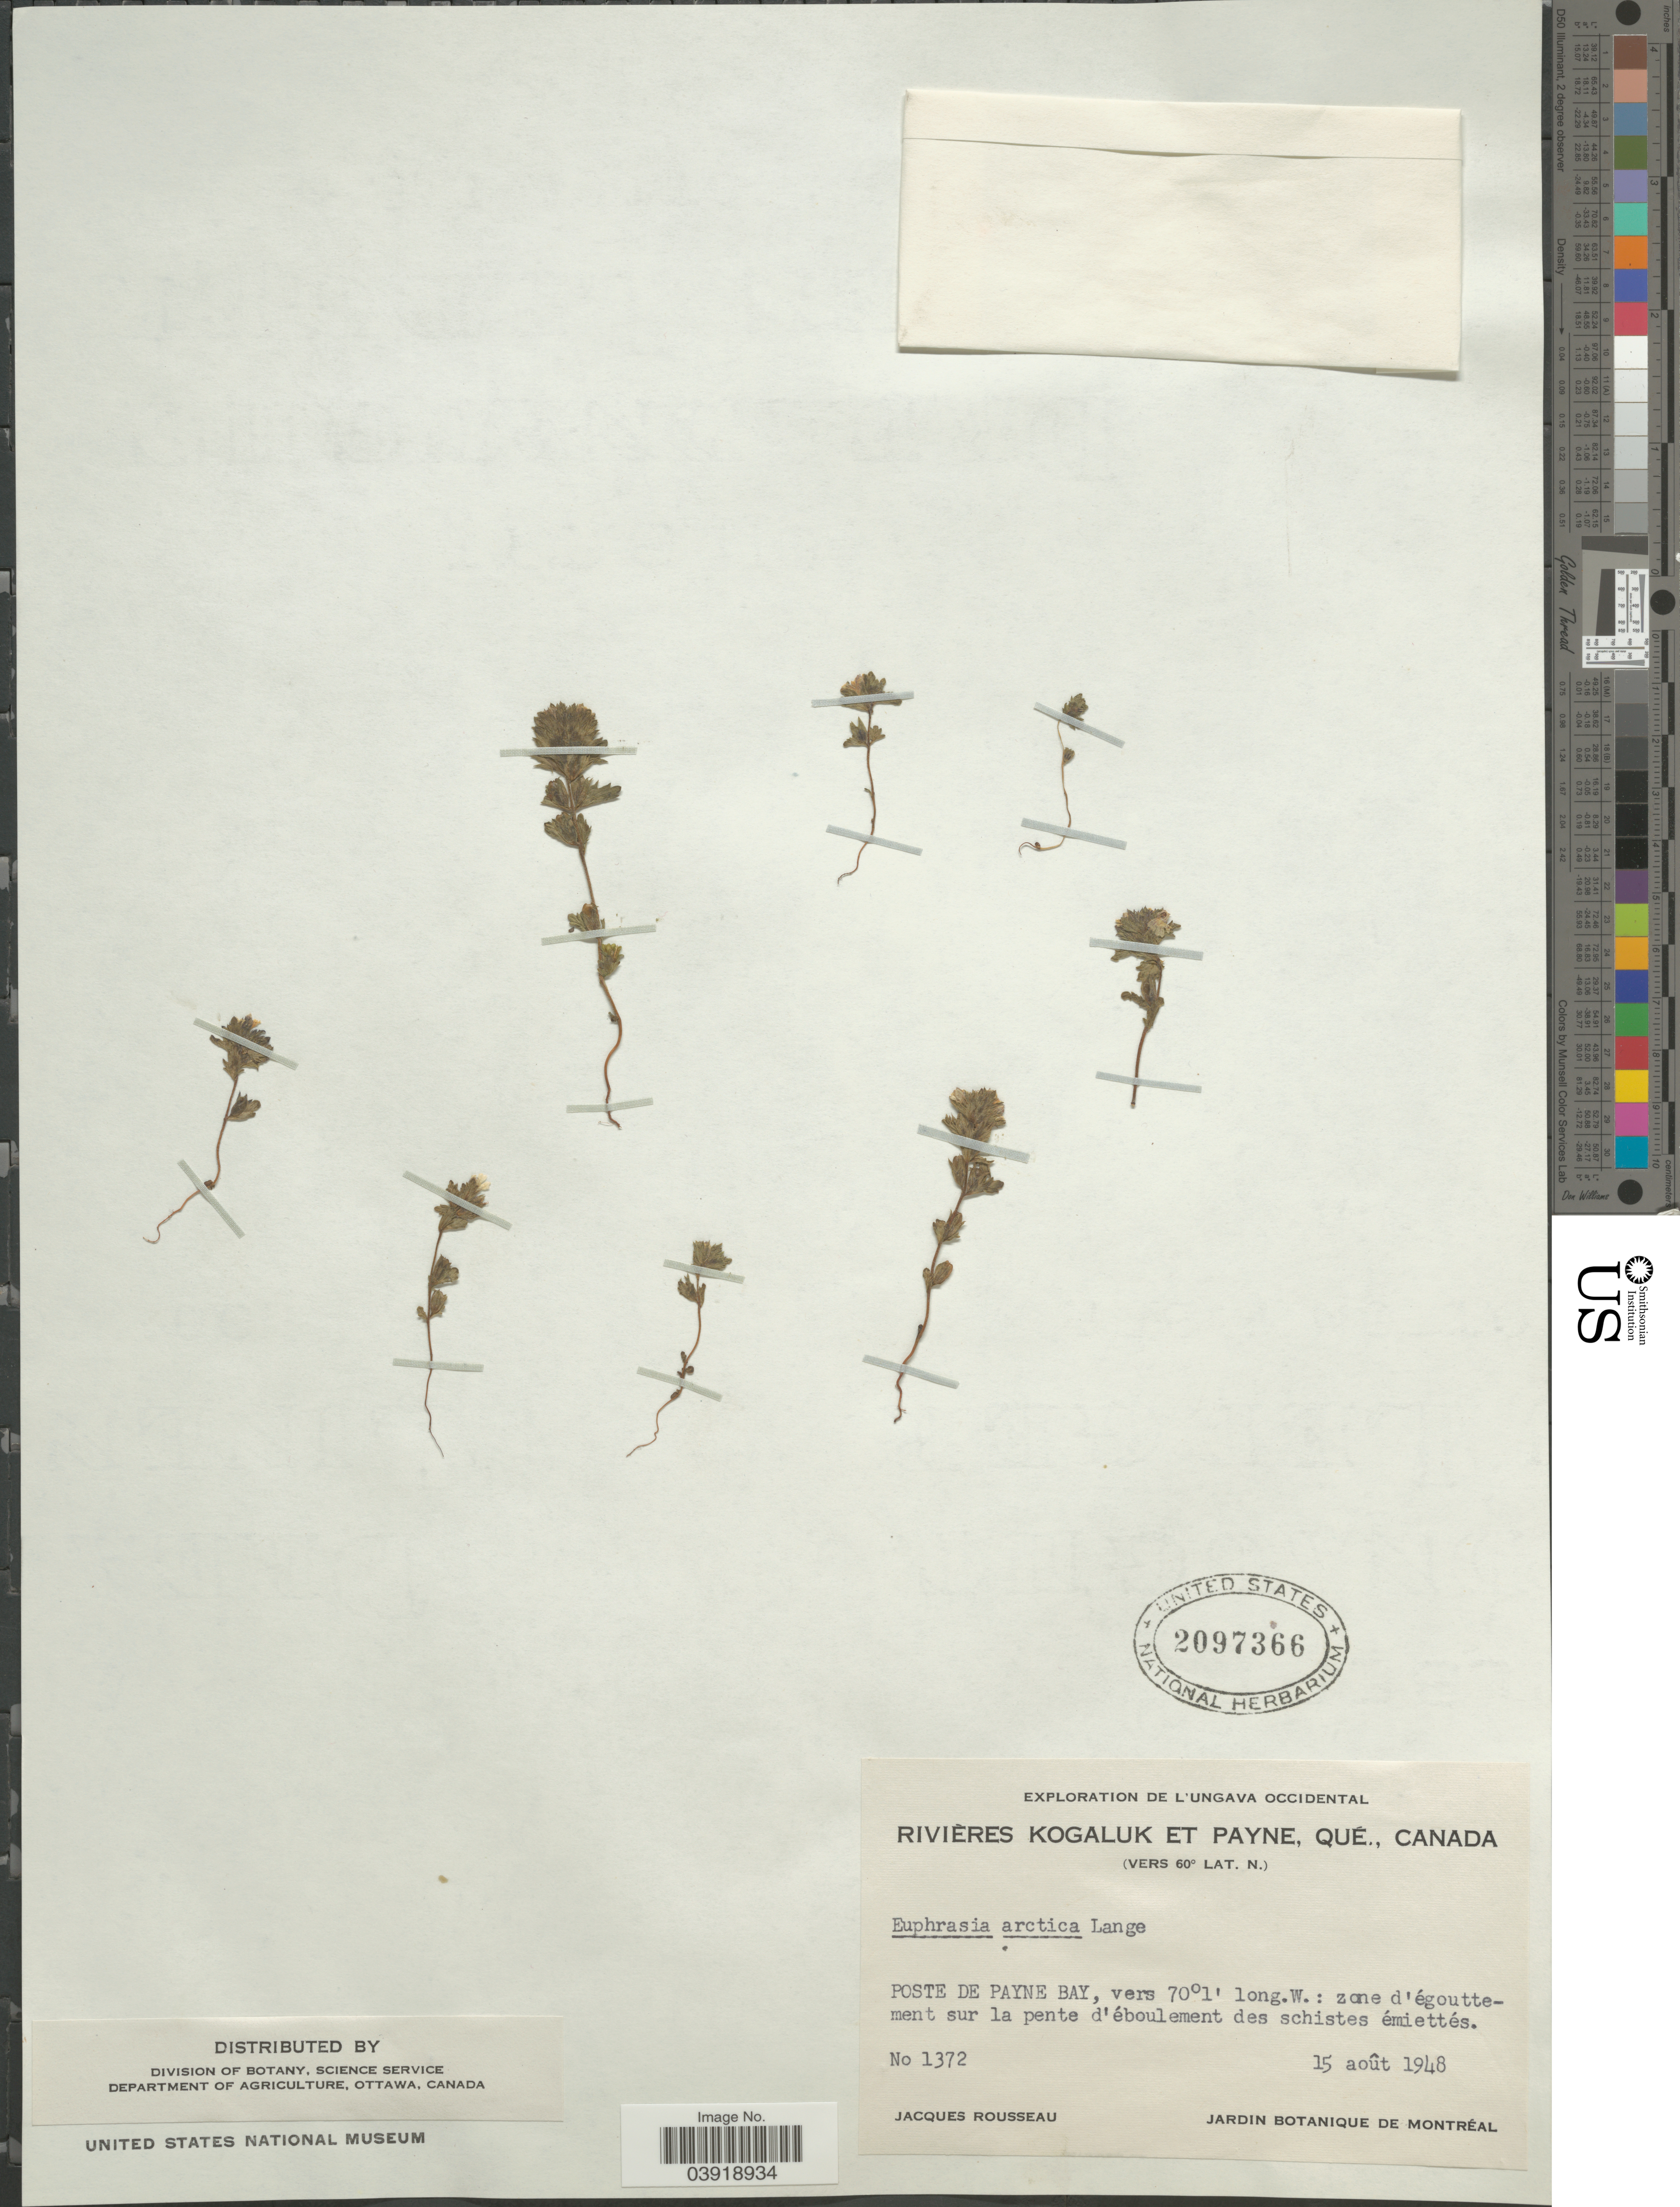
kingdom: Plantae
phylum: Tracheophyta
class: Magnoliopsida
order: Lamiales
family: Orobanchaceae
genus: Euphrasia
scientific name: Euphrasia arctica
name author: Lange ex Rostrup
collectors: J. Rousseau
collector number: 1372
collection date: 1948-08-15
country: Canada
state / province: Quebec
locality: Rivières Kogaluk et Payne. Poste de Payne Bay.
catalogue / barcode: US 2097366